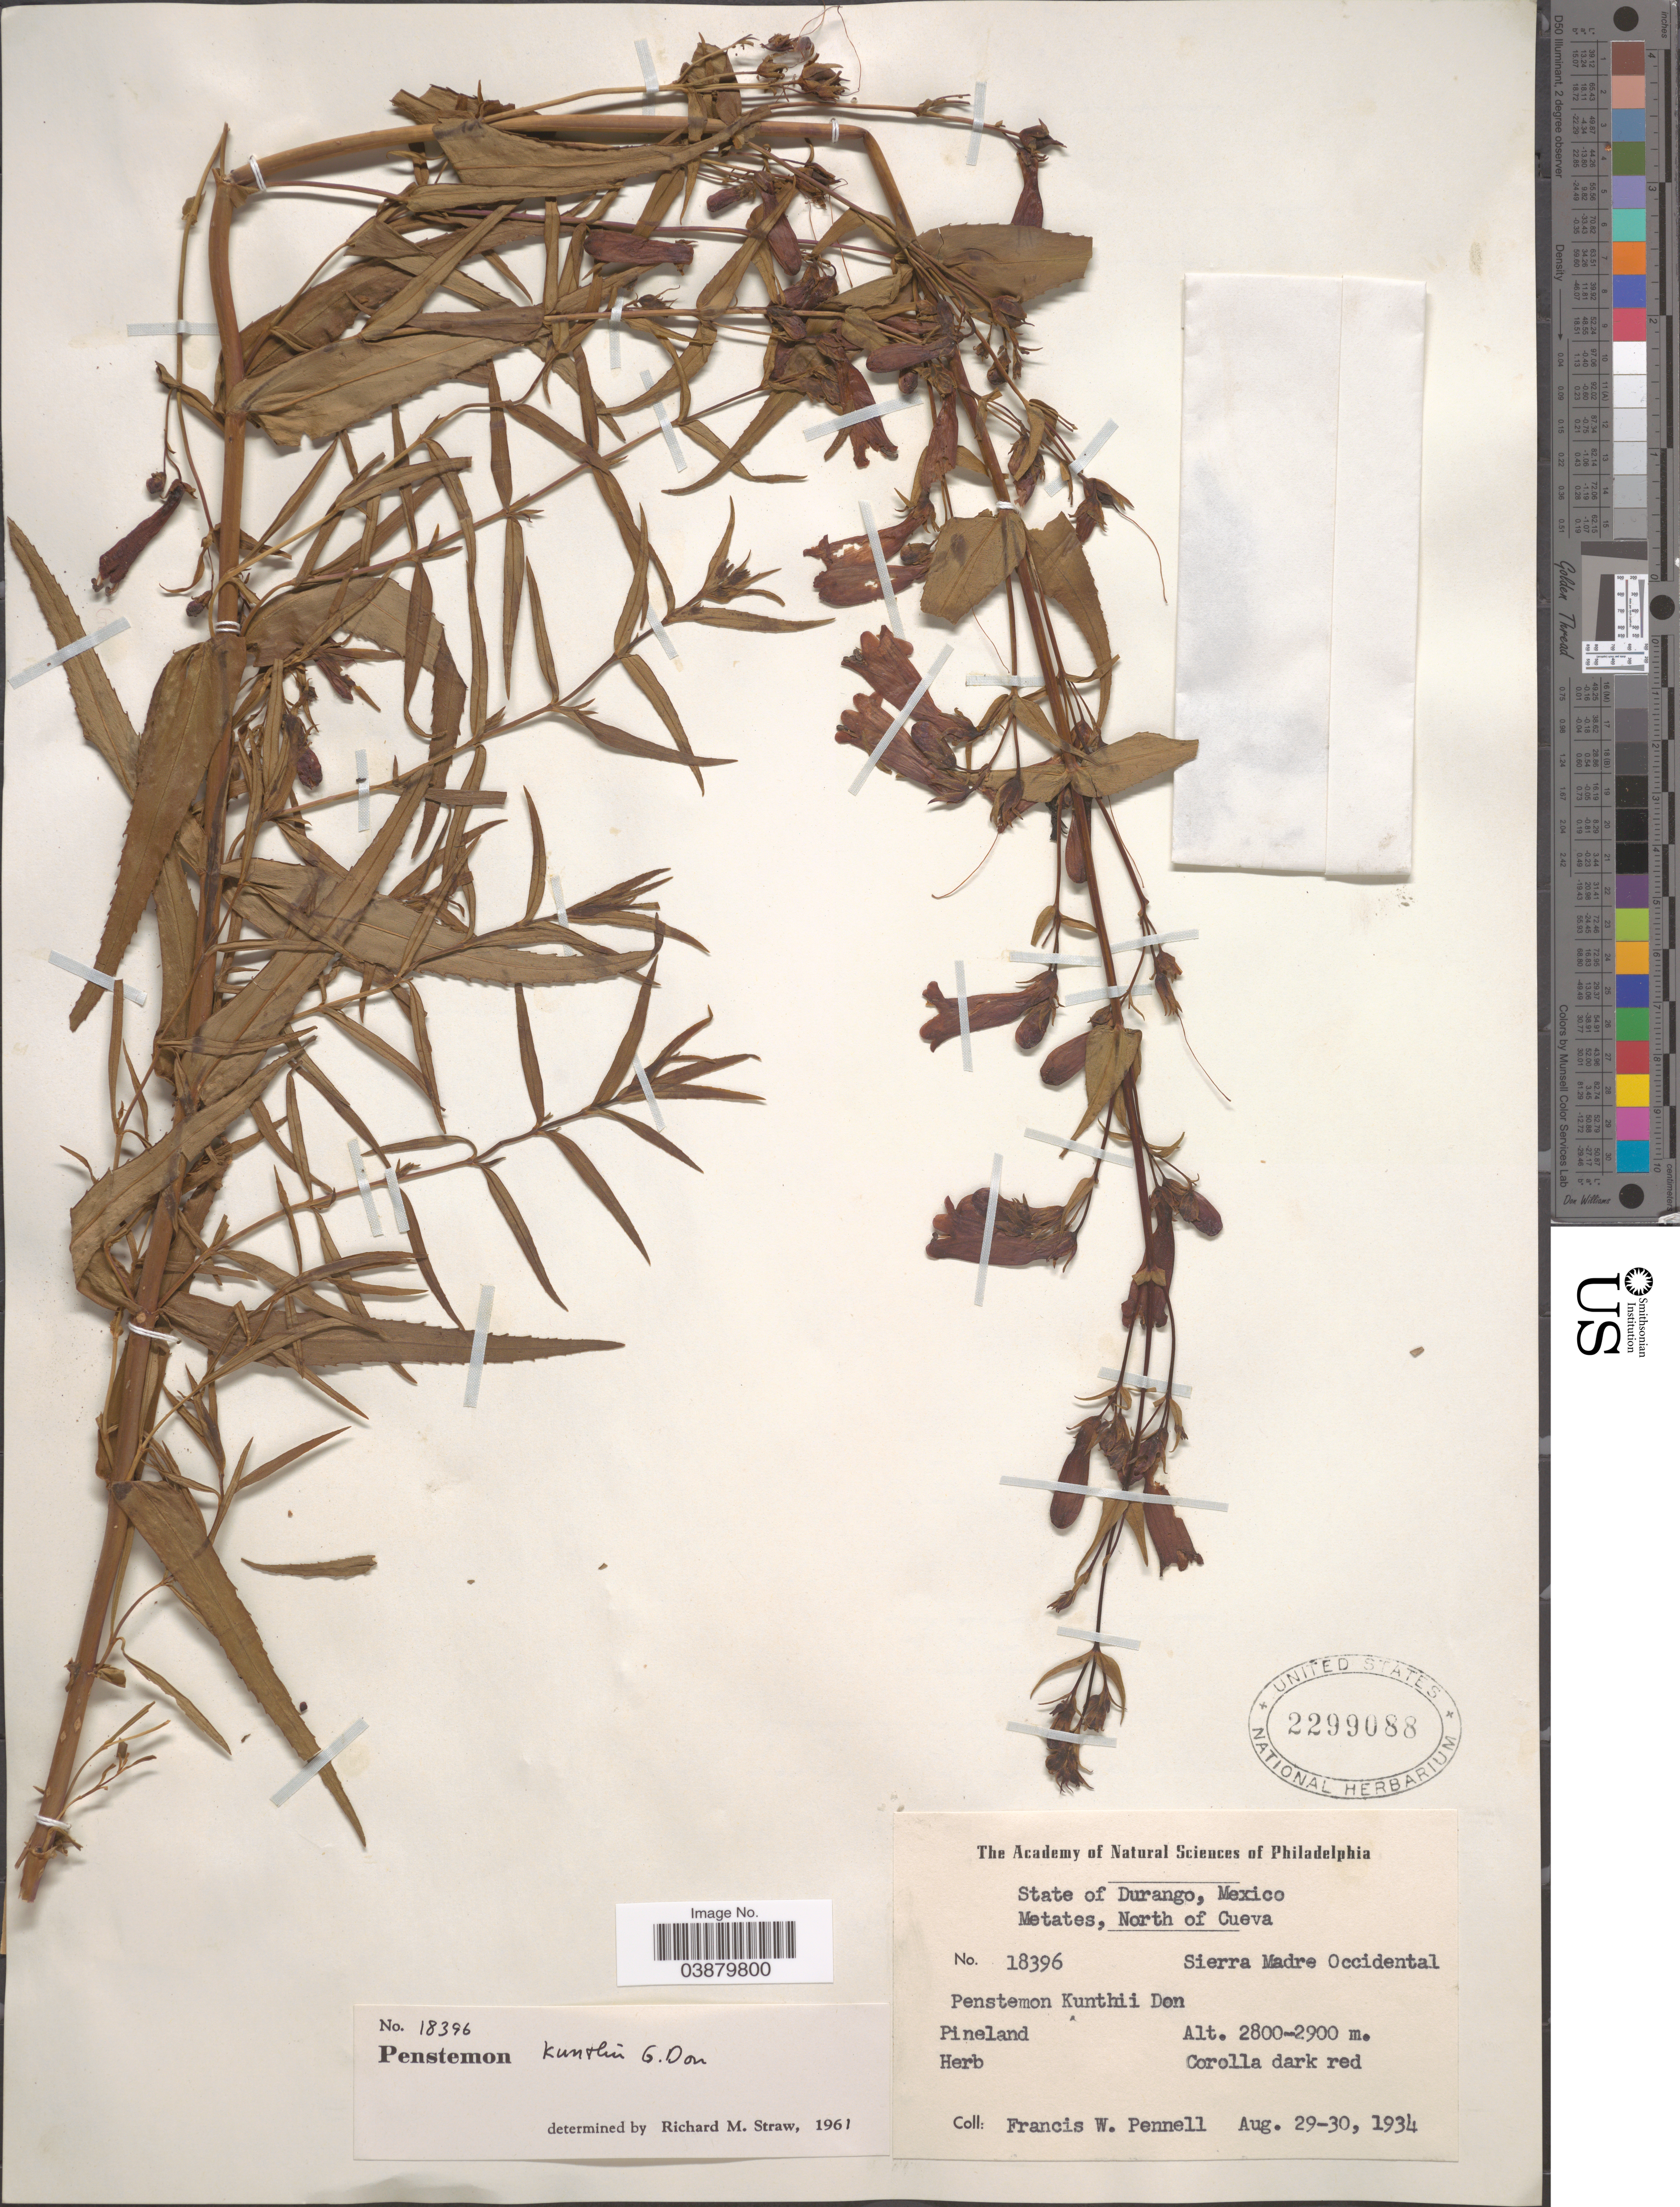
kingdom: Plantae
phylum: Tracheophyta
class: Magnoliopsida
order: Lamiales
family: Plantaginaceae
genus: Penstemon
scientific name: Penstemon kunthii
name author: G. Don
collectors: F. W. Pennell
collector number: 18396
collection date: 1934-08-29/1934-08-30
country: Mexico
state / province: Durango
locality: Metates, North of Cueva. Sierra Madre Occidental. Pineland.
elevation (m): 2800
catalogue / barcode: US 2299088